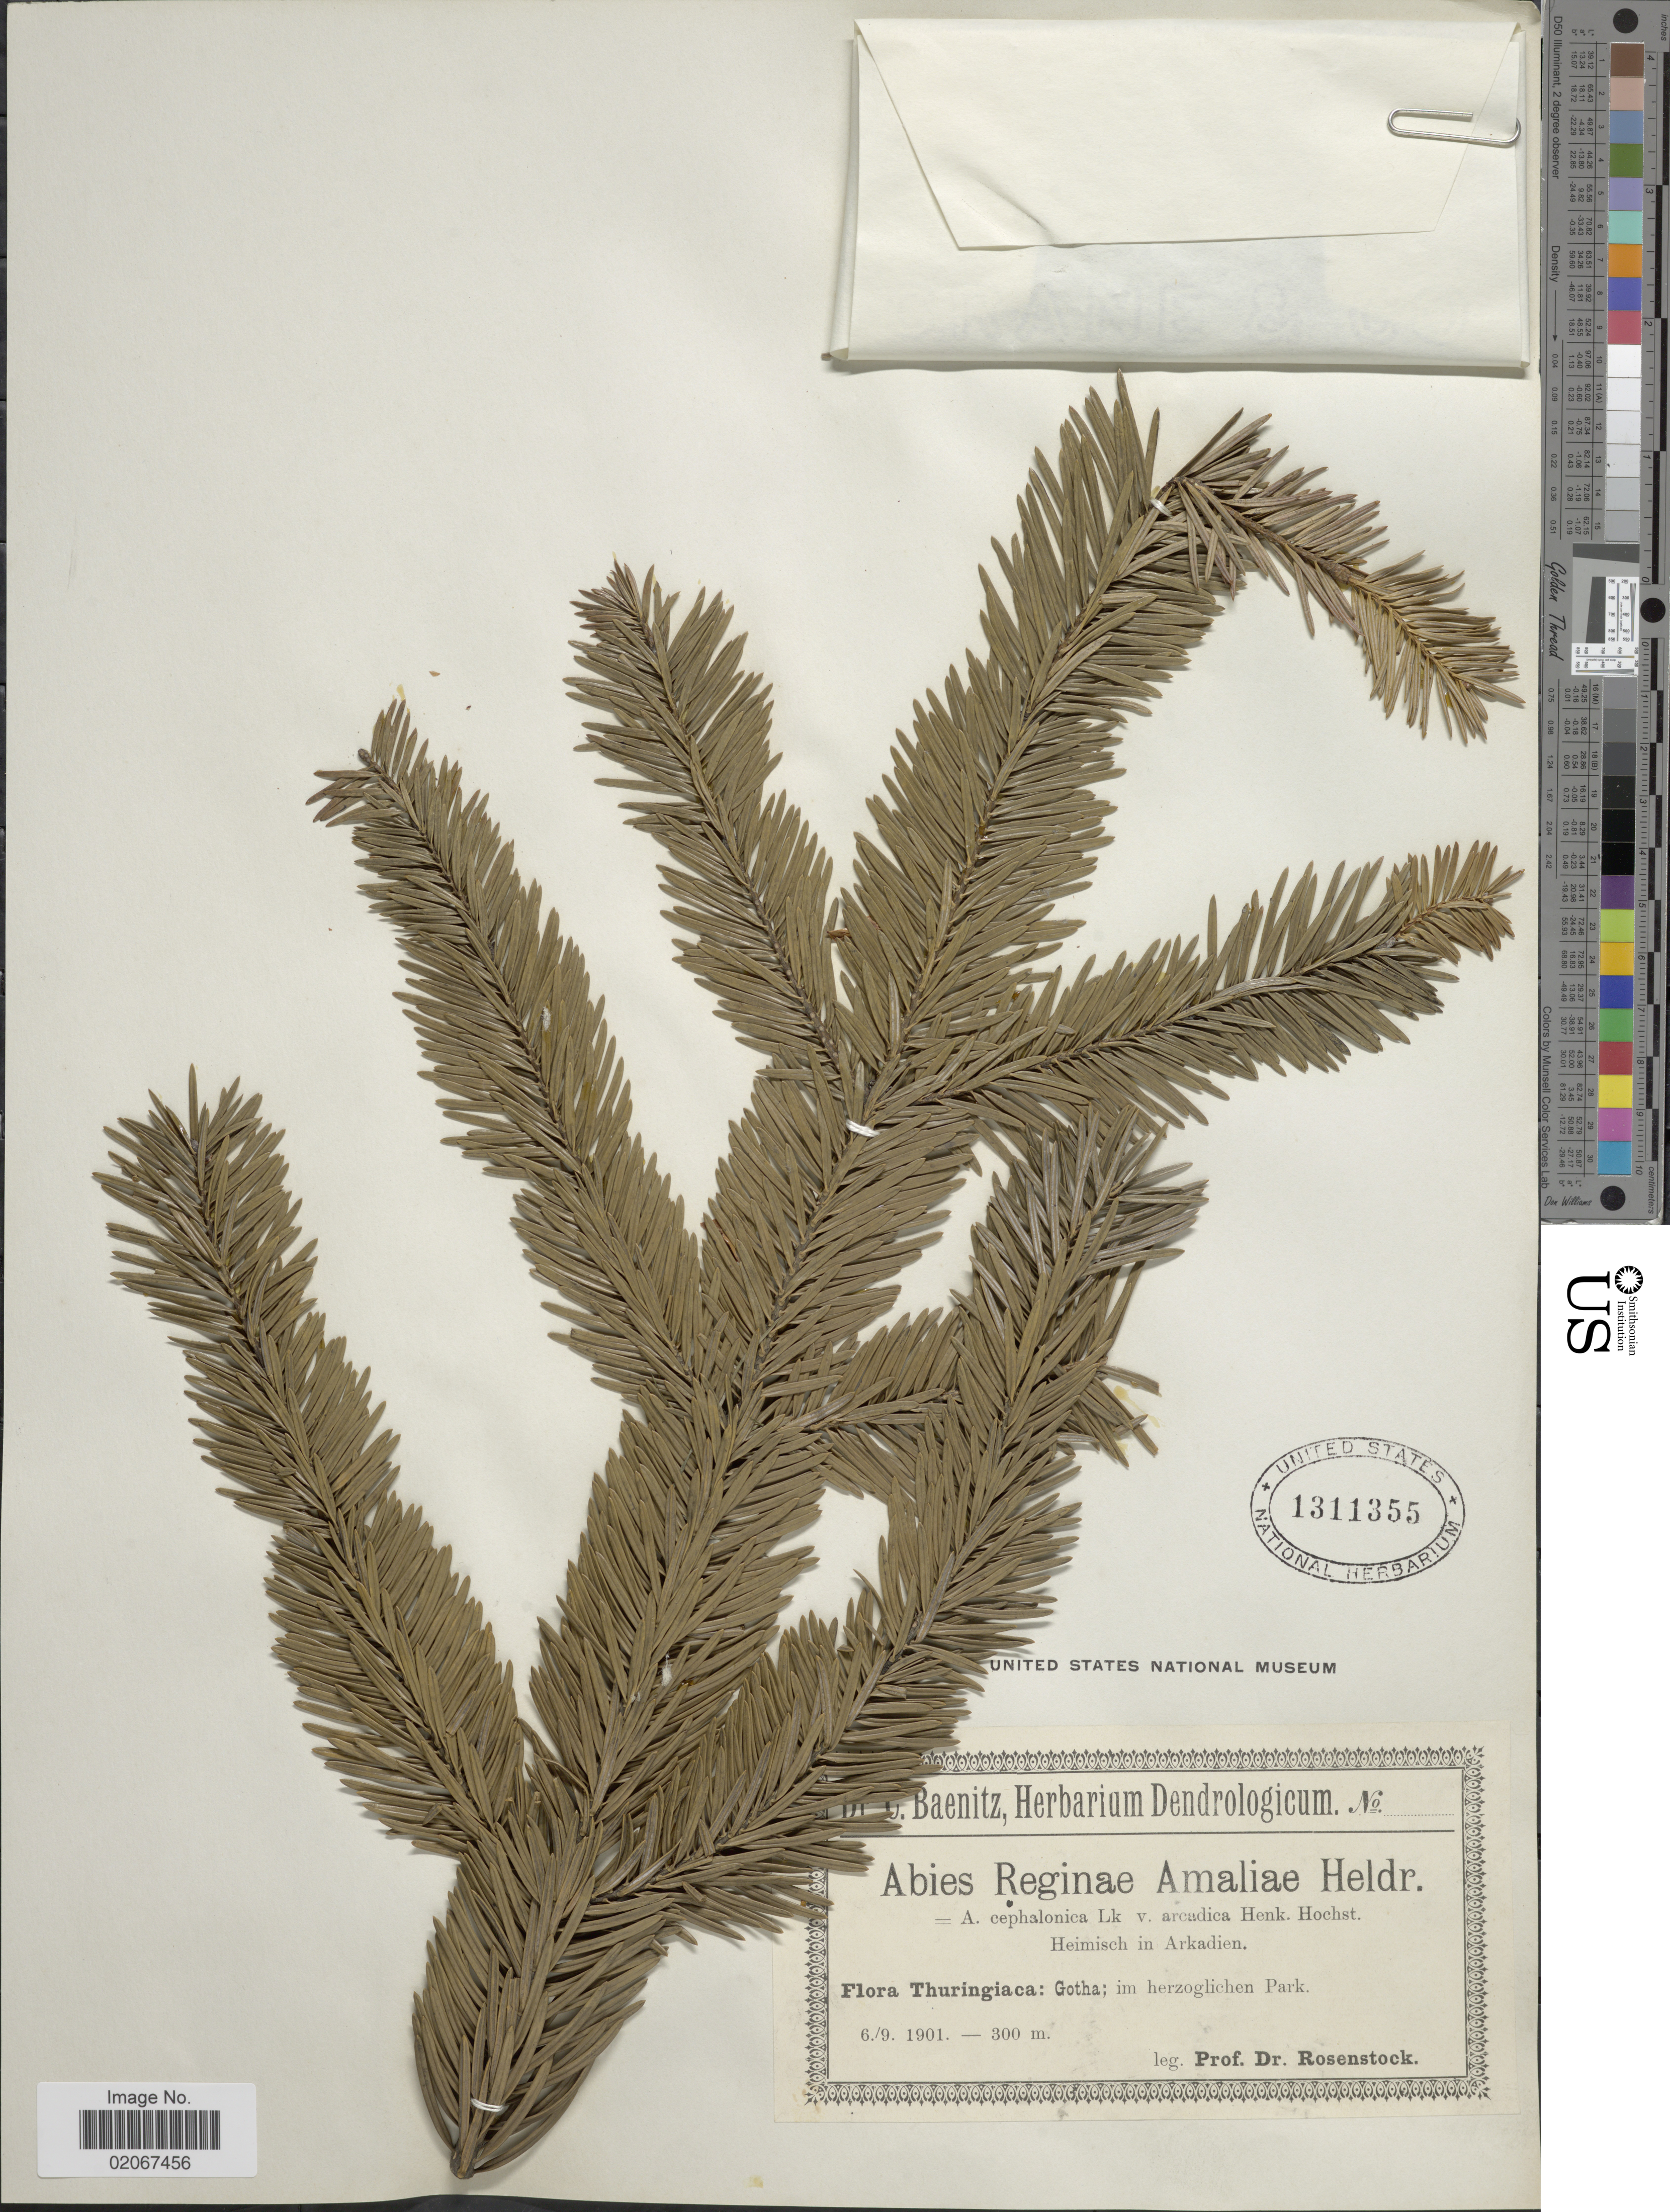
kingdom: Plantae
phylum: Tracheophyta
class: Magnoliopsida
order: Fabales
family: Fabaceae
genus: Astragalus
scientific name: Astragalus reginae-amaliae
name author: Heldr.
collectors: -- Rosenstock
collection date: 1901-09-06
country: Germany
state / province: Thuringia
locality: Thuringiaca: Gotha; im herzoglichen Park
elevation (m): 300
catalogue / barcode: US 1311355